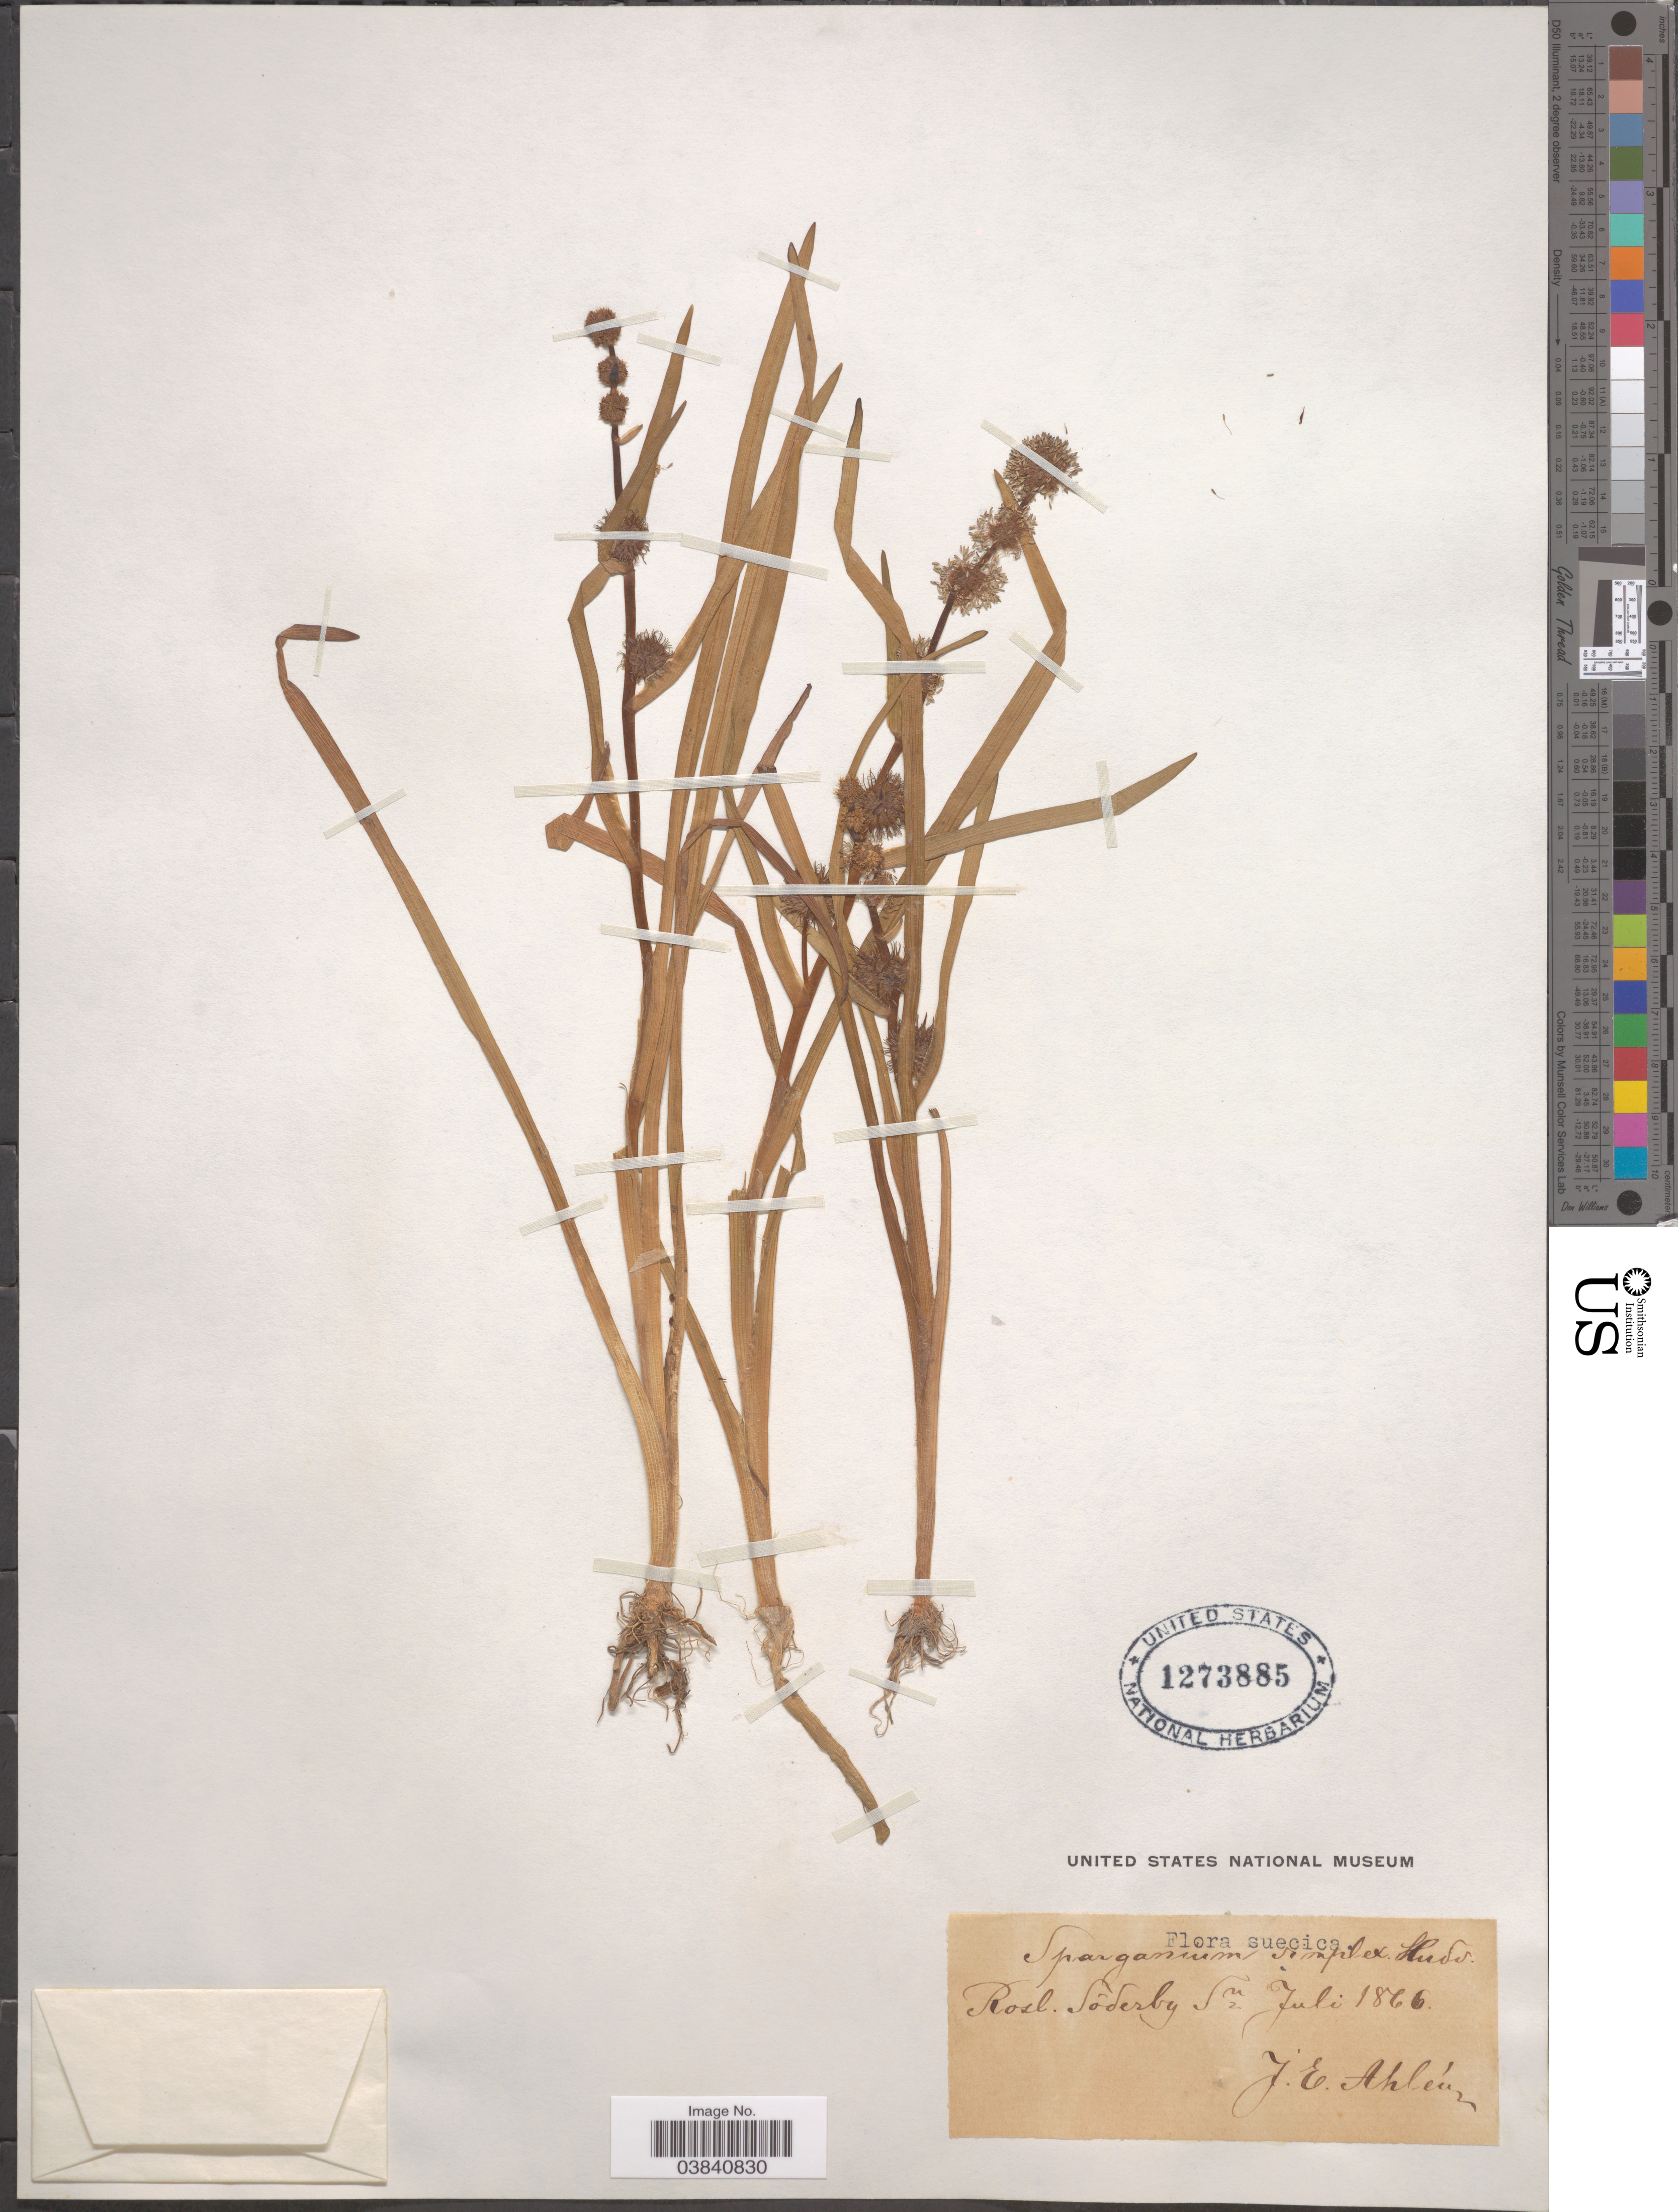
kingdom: Plantae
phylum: Tracheophyta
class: Liliopsida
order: Poales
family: Typhaceae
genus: Sparganium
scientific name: Sparganium simplex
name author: Huds.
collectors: J. Ahlen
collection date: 1866-07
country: Sweden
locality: Suecica.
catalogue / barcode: US 1273885